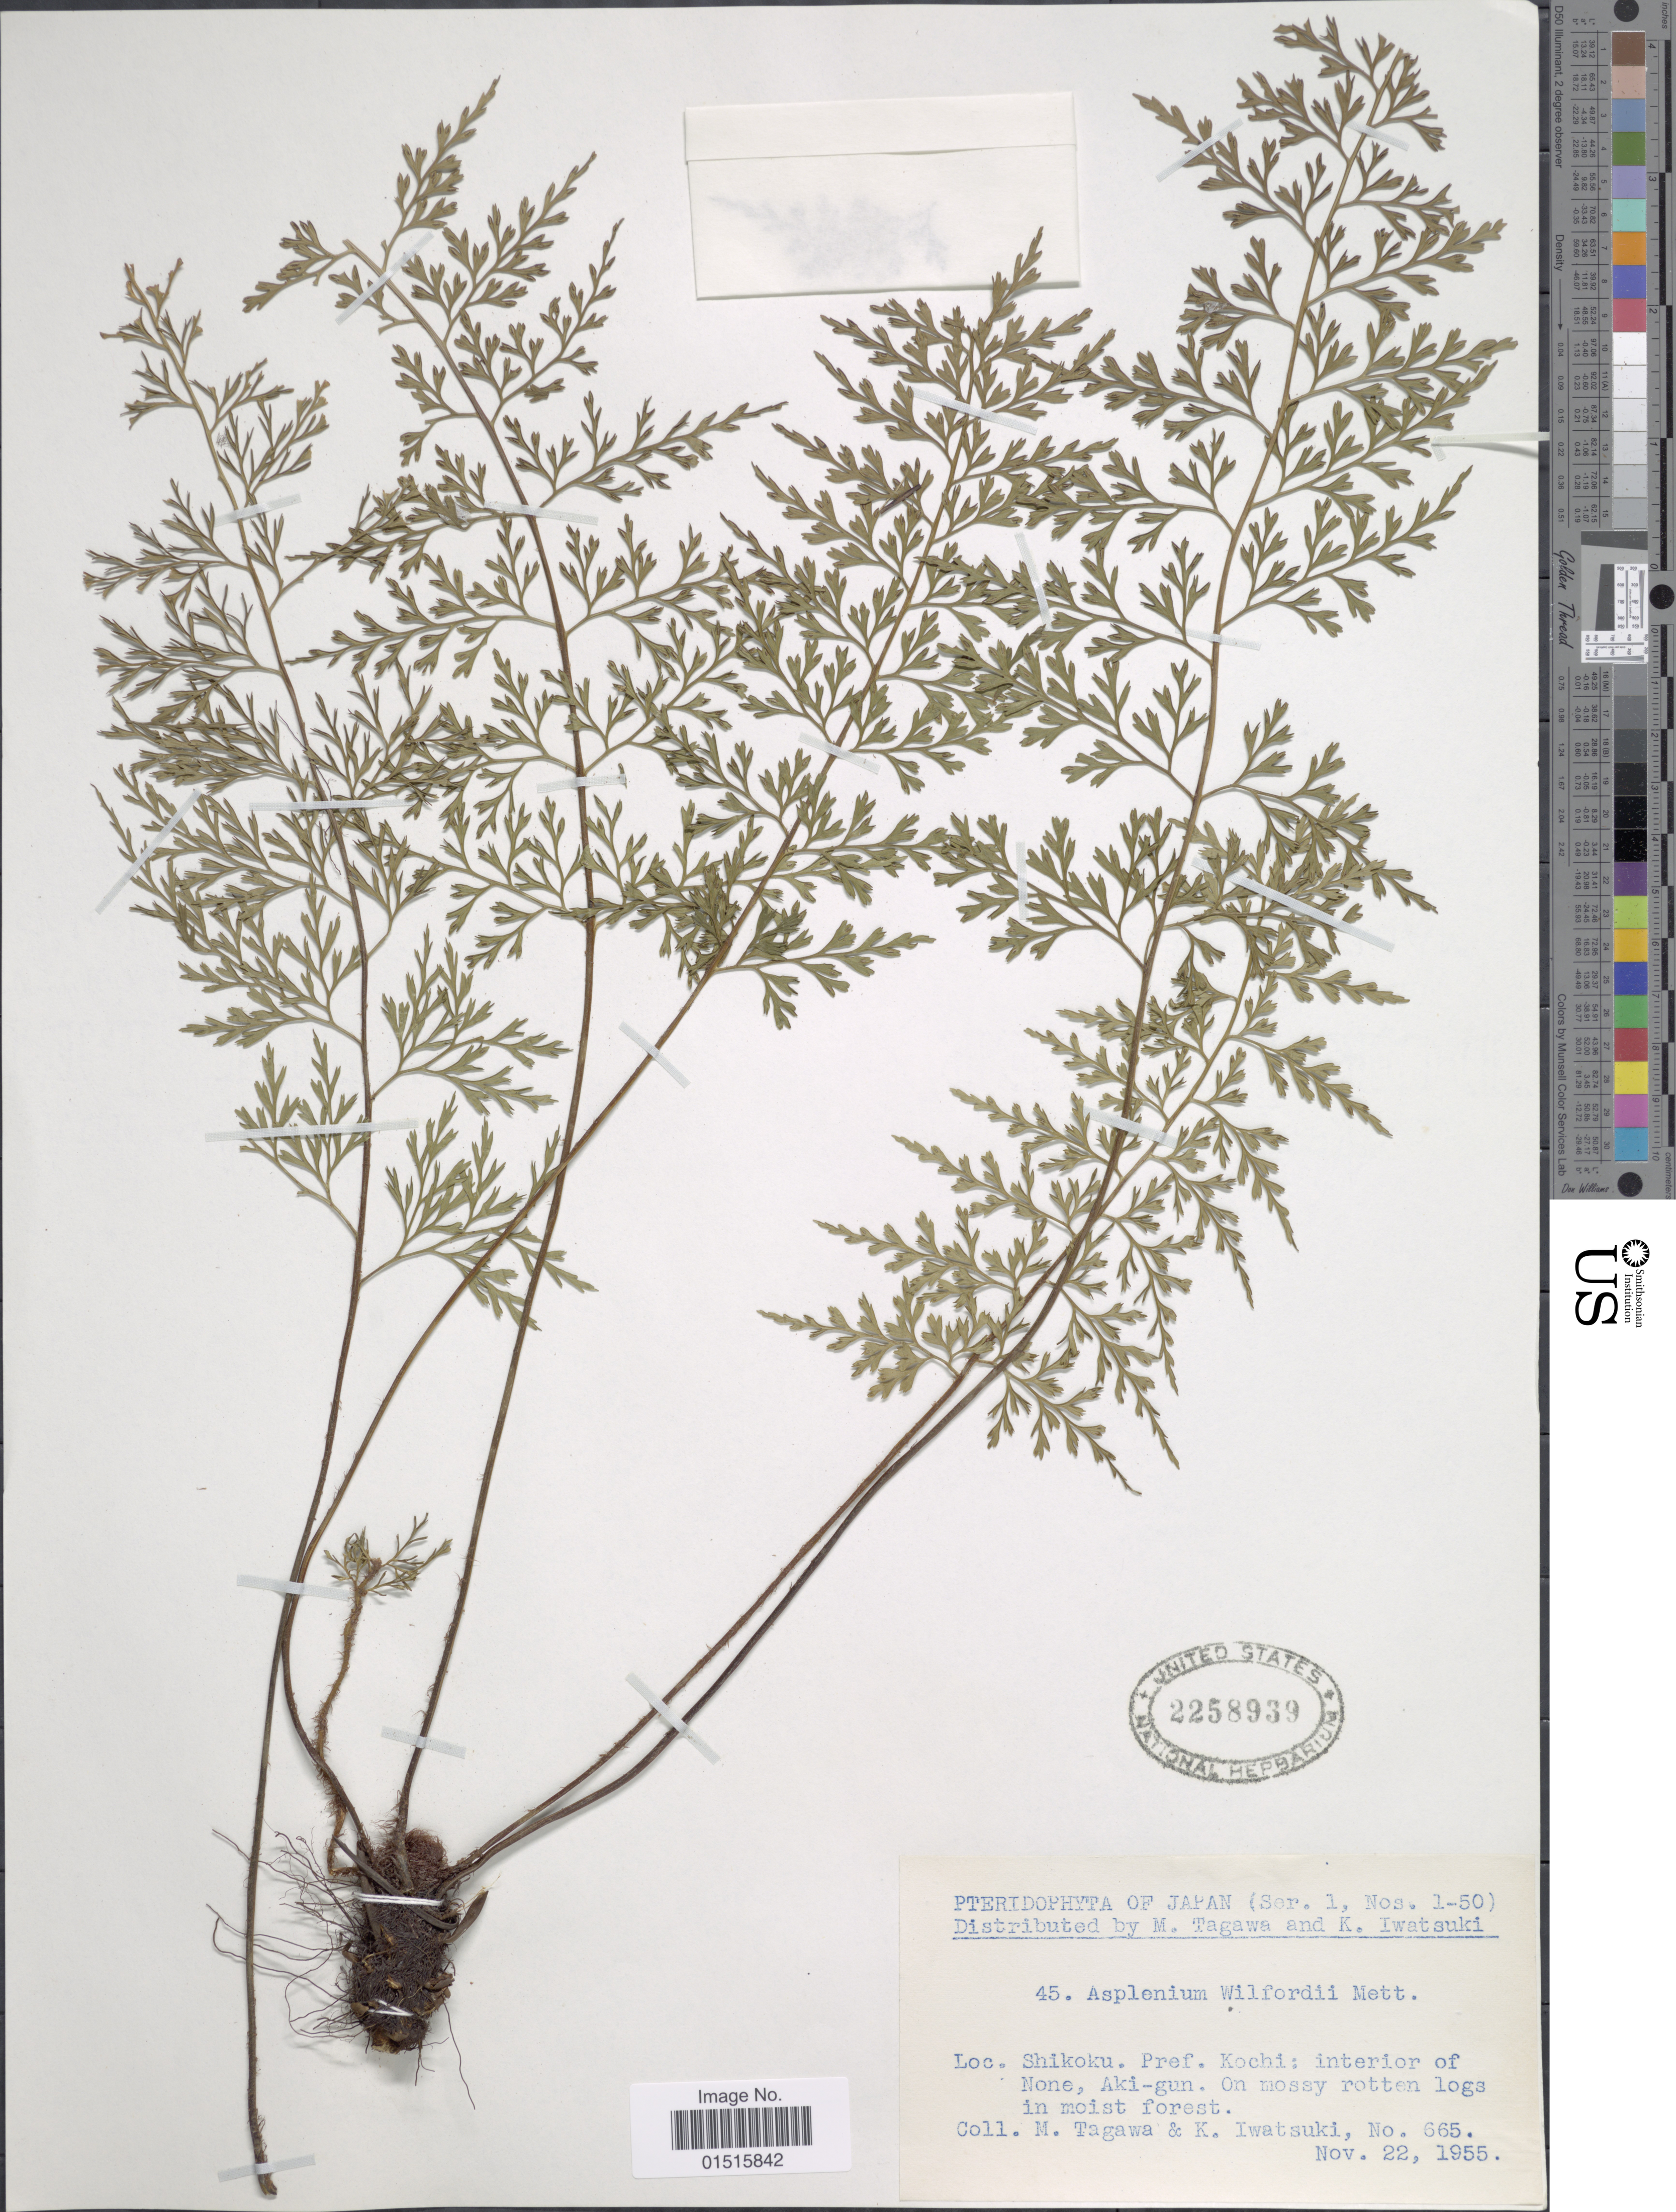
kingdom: Plantae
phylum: Tracheophyta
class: Polypodiopsida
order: Polypodiales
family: Aspleniaceae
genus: Asplenium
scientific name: Asplenium wilfordii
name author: Mett. ex Kuhn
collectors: M. Tagawa & K. Iwatsuki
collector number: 665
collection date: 1955-11-22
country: Japan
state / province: Koti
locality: Shikoku. Pref. Kochi: interior of None, Aki-gun. On mossy rotten logs in moist forest.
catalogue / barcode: US 2258939